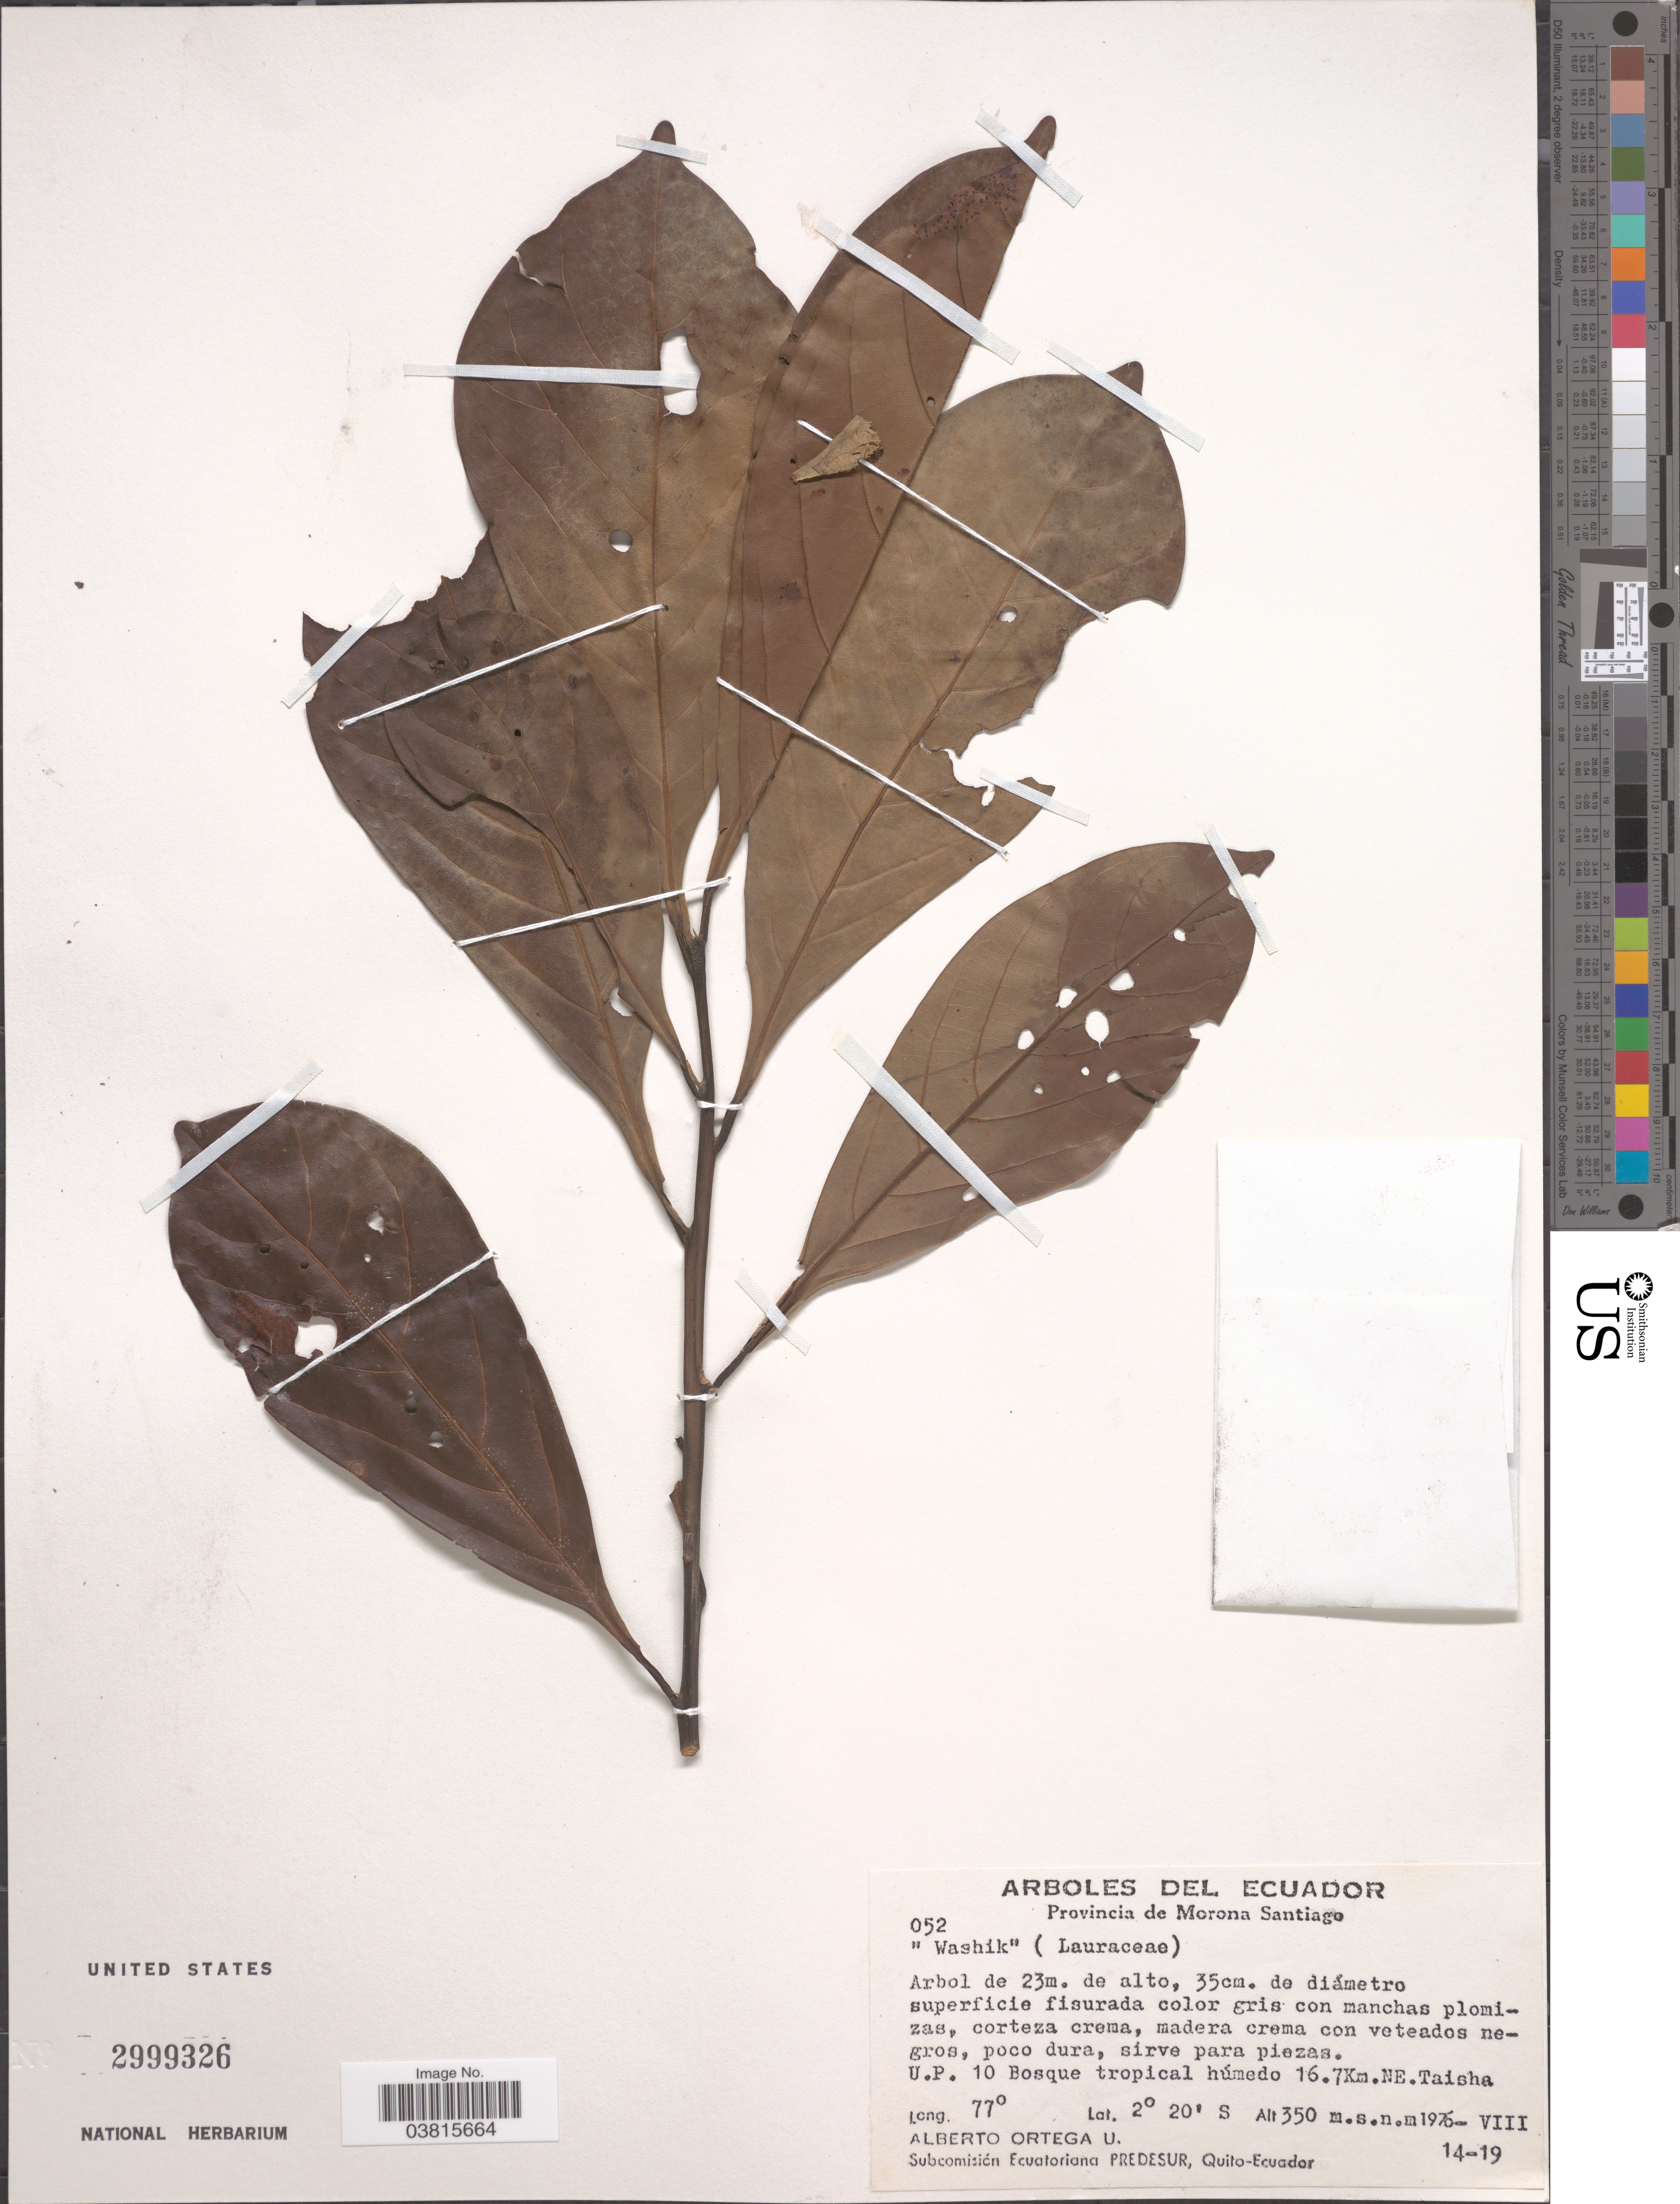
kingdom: Plantae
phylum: Tracheophyta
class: Magnoliopsida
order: Laurales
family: Lauraceae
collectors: A. T. Ortega U.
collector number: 052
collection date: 1976-08-14/1976-08-19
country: Ecuador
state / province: Morona-Santiago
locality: U.P. 10 Bosque tropical húmedo 16.7Km. NE. Taisha.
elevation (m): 350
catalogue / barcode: US 2999326